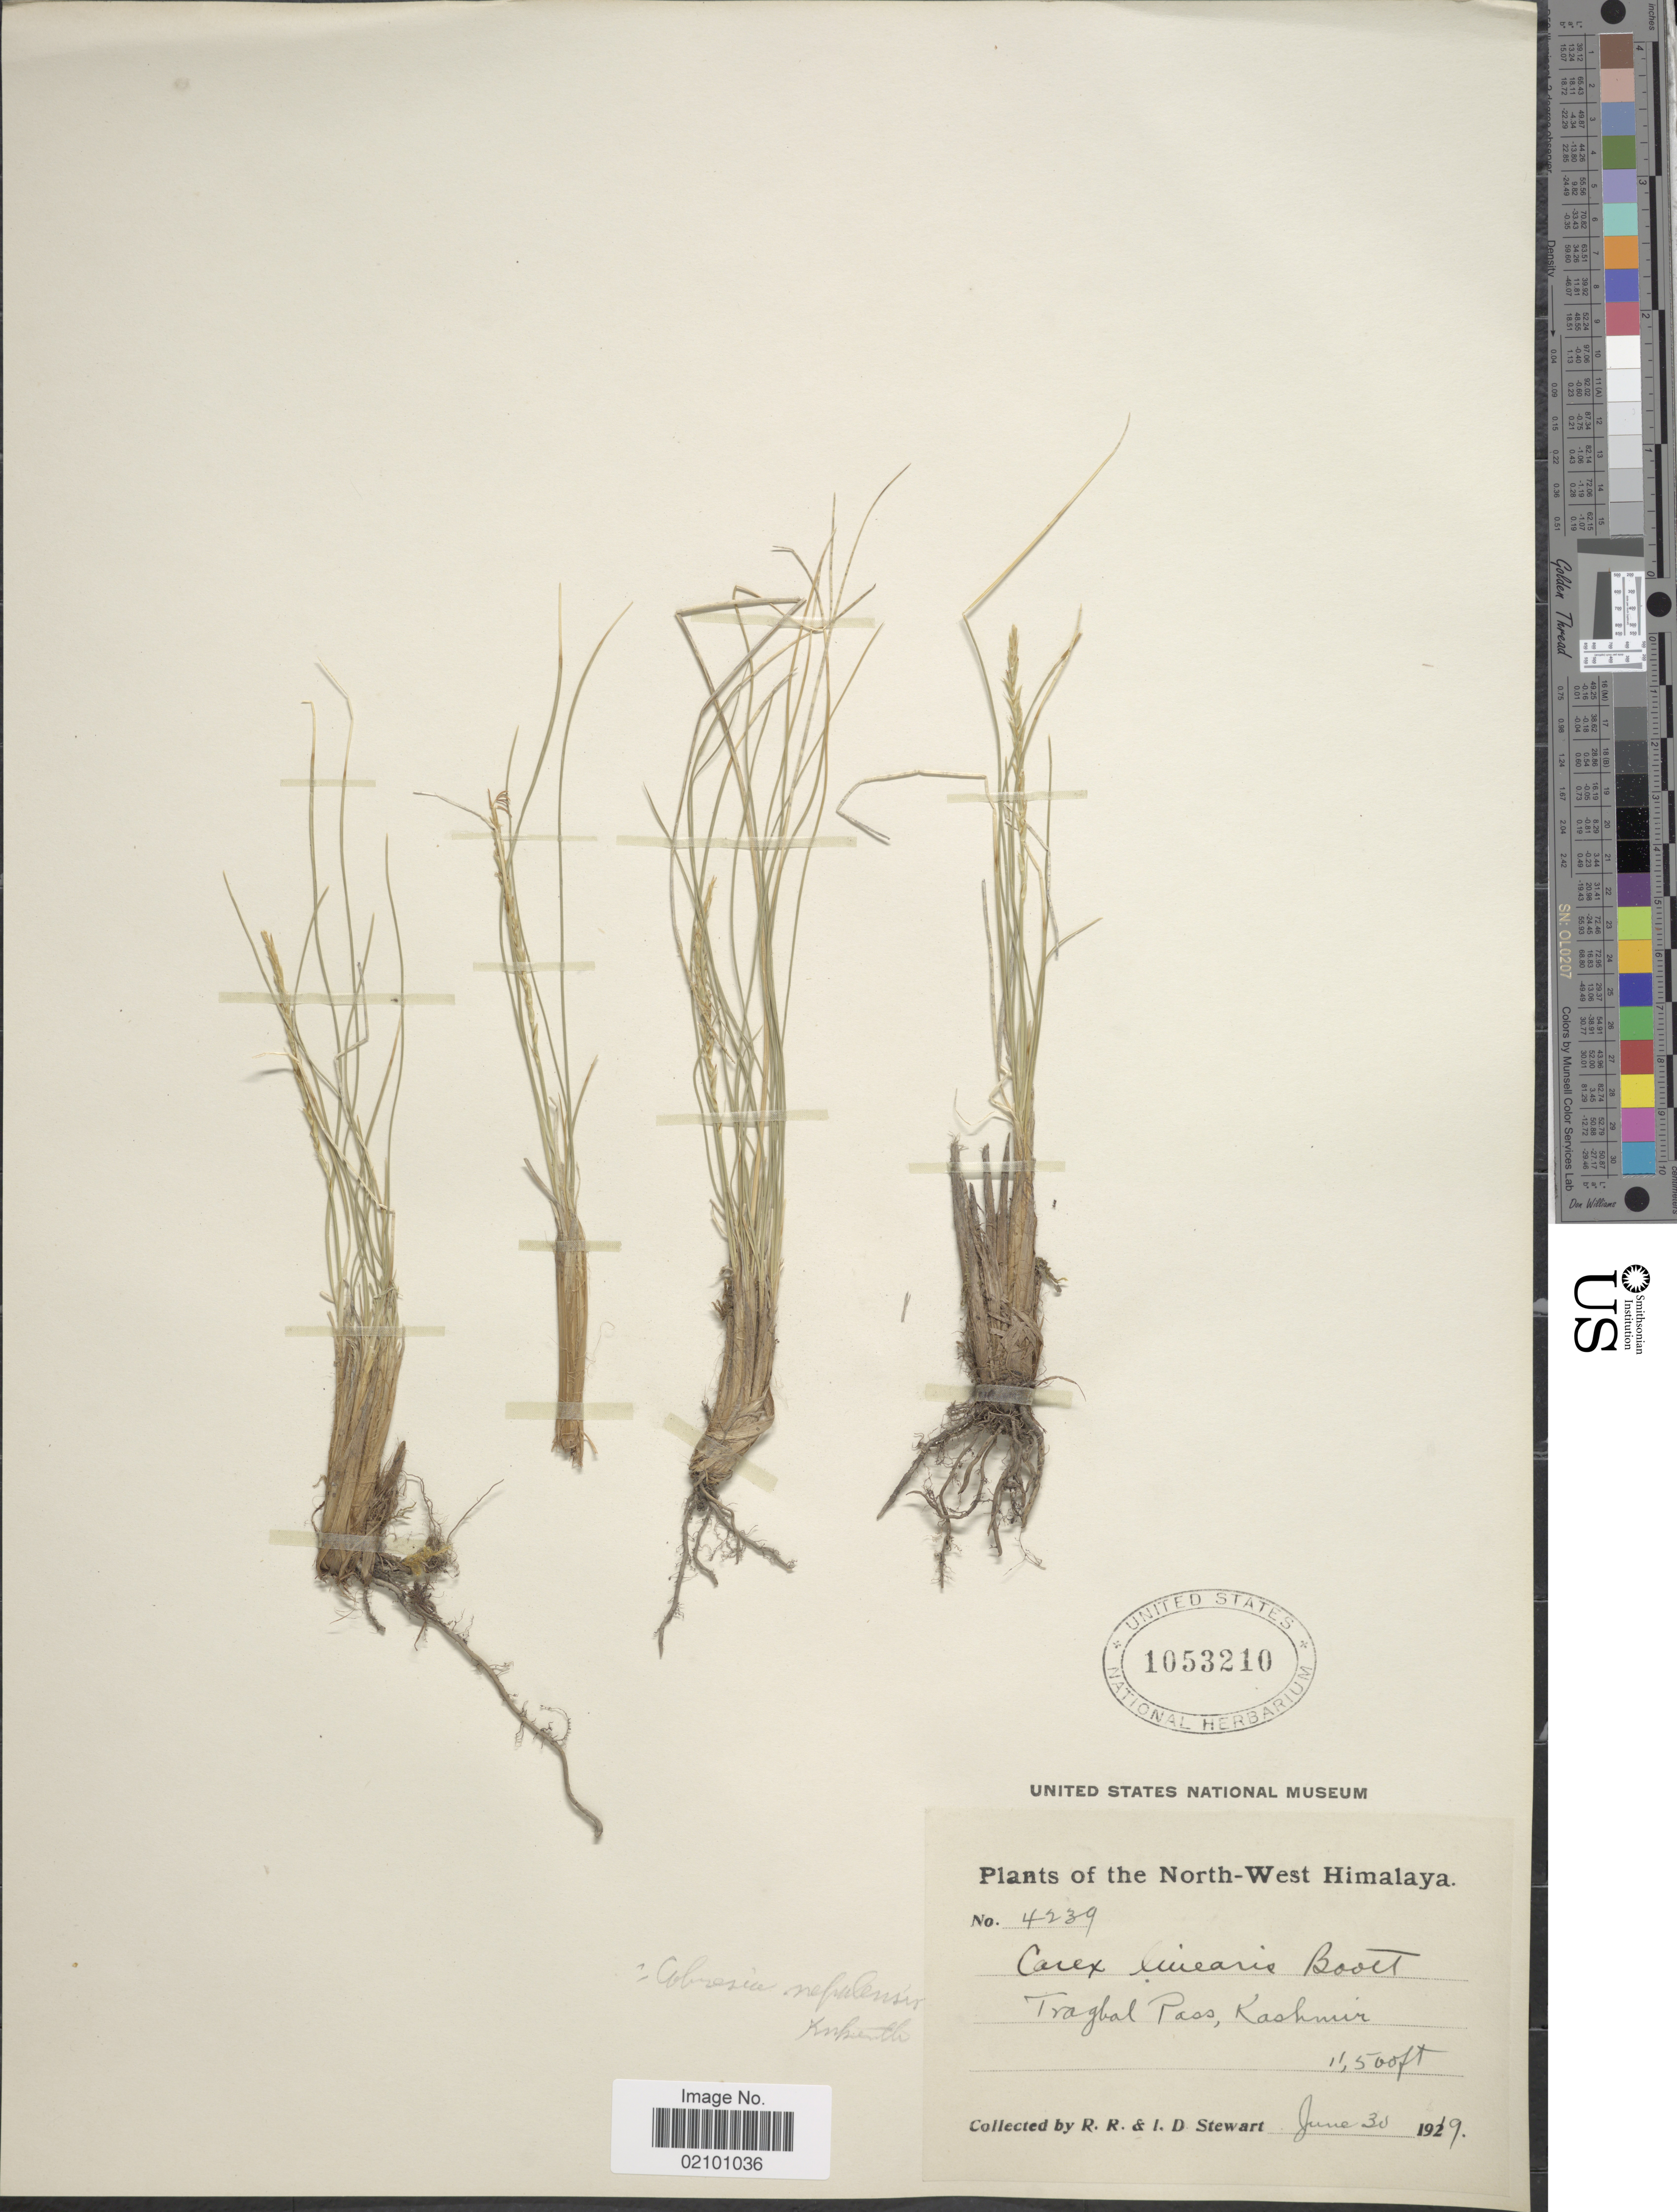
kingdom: Plantae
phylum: Tracheophyta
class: Liliopsida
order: Poales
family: Cyperaceae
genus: Carex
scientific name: Carex unciniiformis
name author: Boeckeler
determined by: Strong, M. T., (US), Smithsonian Institution - National Museum of Natural History (UNITED STATES)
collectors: R. R. Stewart & I. Stewart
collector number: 4239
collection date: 1919-06-30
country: India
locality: North-West Himalaya, Tragbal Pass, Kashmir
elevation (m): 3505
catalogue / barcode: US 1053210